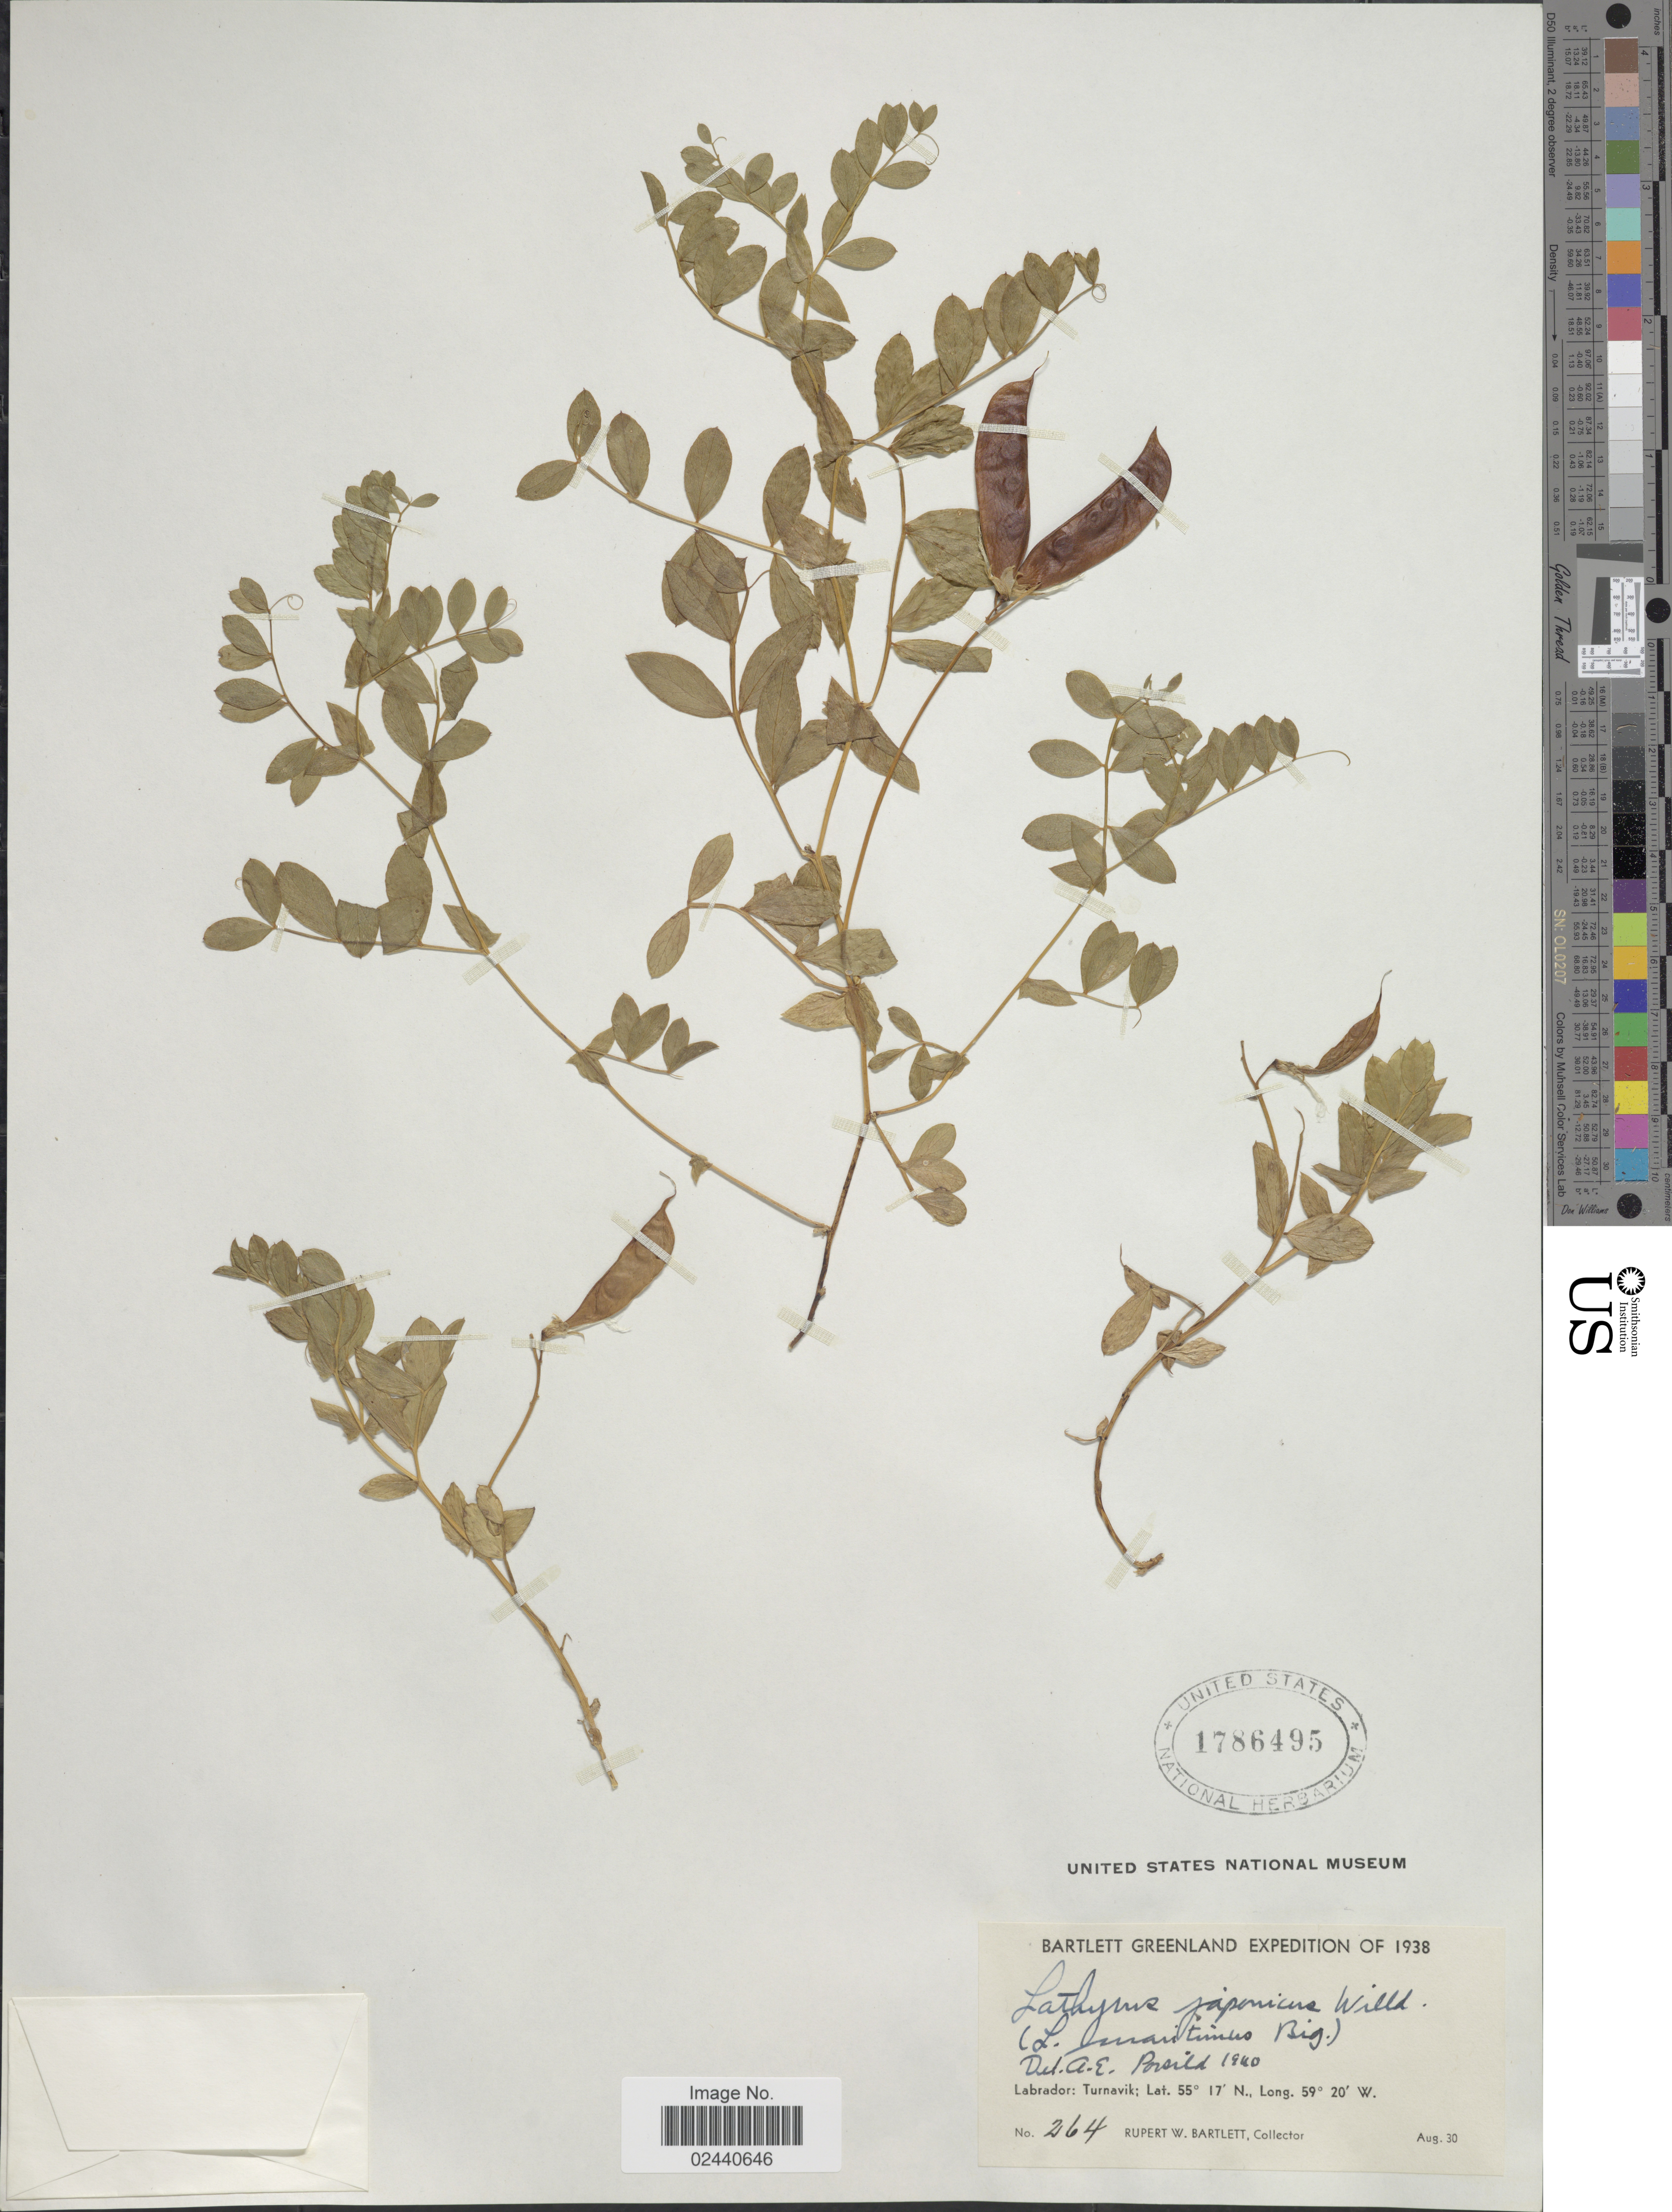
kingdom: Plantae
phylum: Tracheophyta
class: Magnoliopsida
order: Fabales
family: Fabaceae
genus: Lathyrus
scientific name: Lathyrus japonicus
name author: Willd.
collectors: R. W. Bartlett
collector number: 264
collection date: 1938-08-30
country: Canada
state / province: Newfoundland and Labrador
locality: Labrador, Turnavik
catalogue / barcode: US 1786495